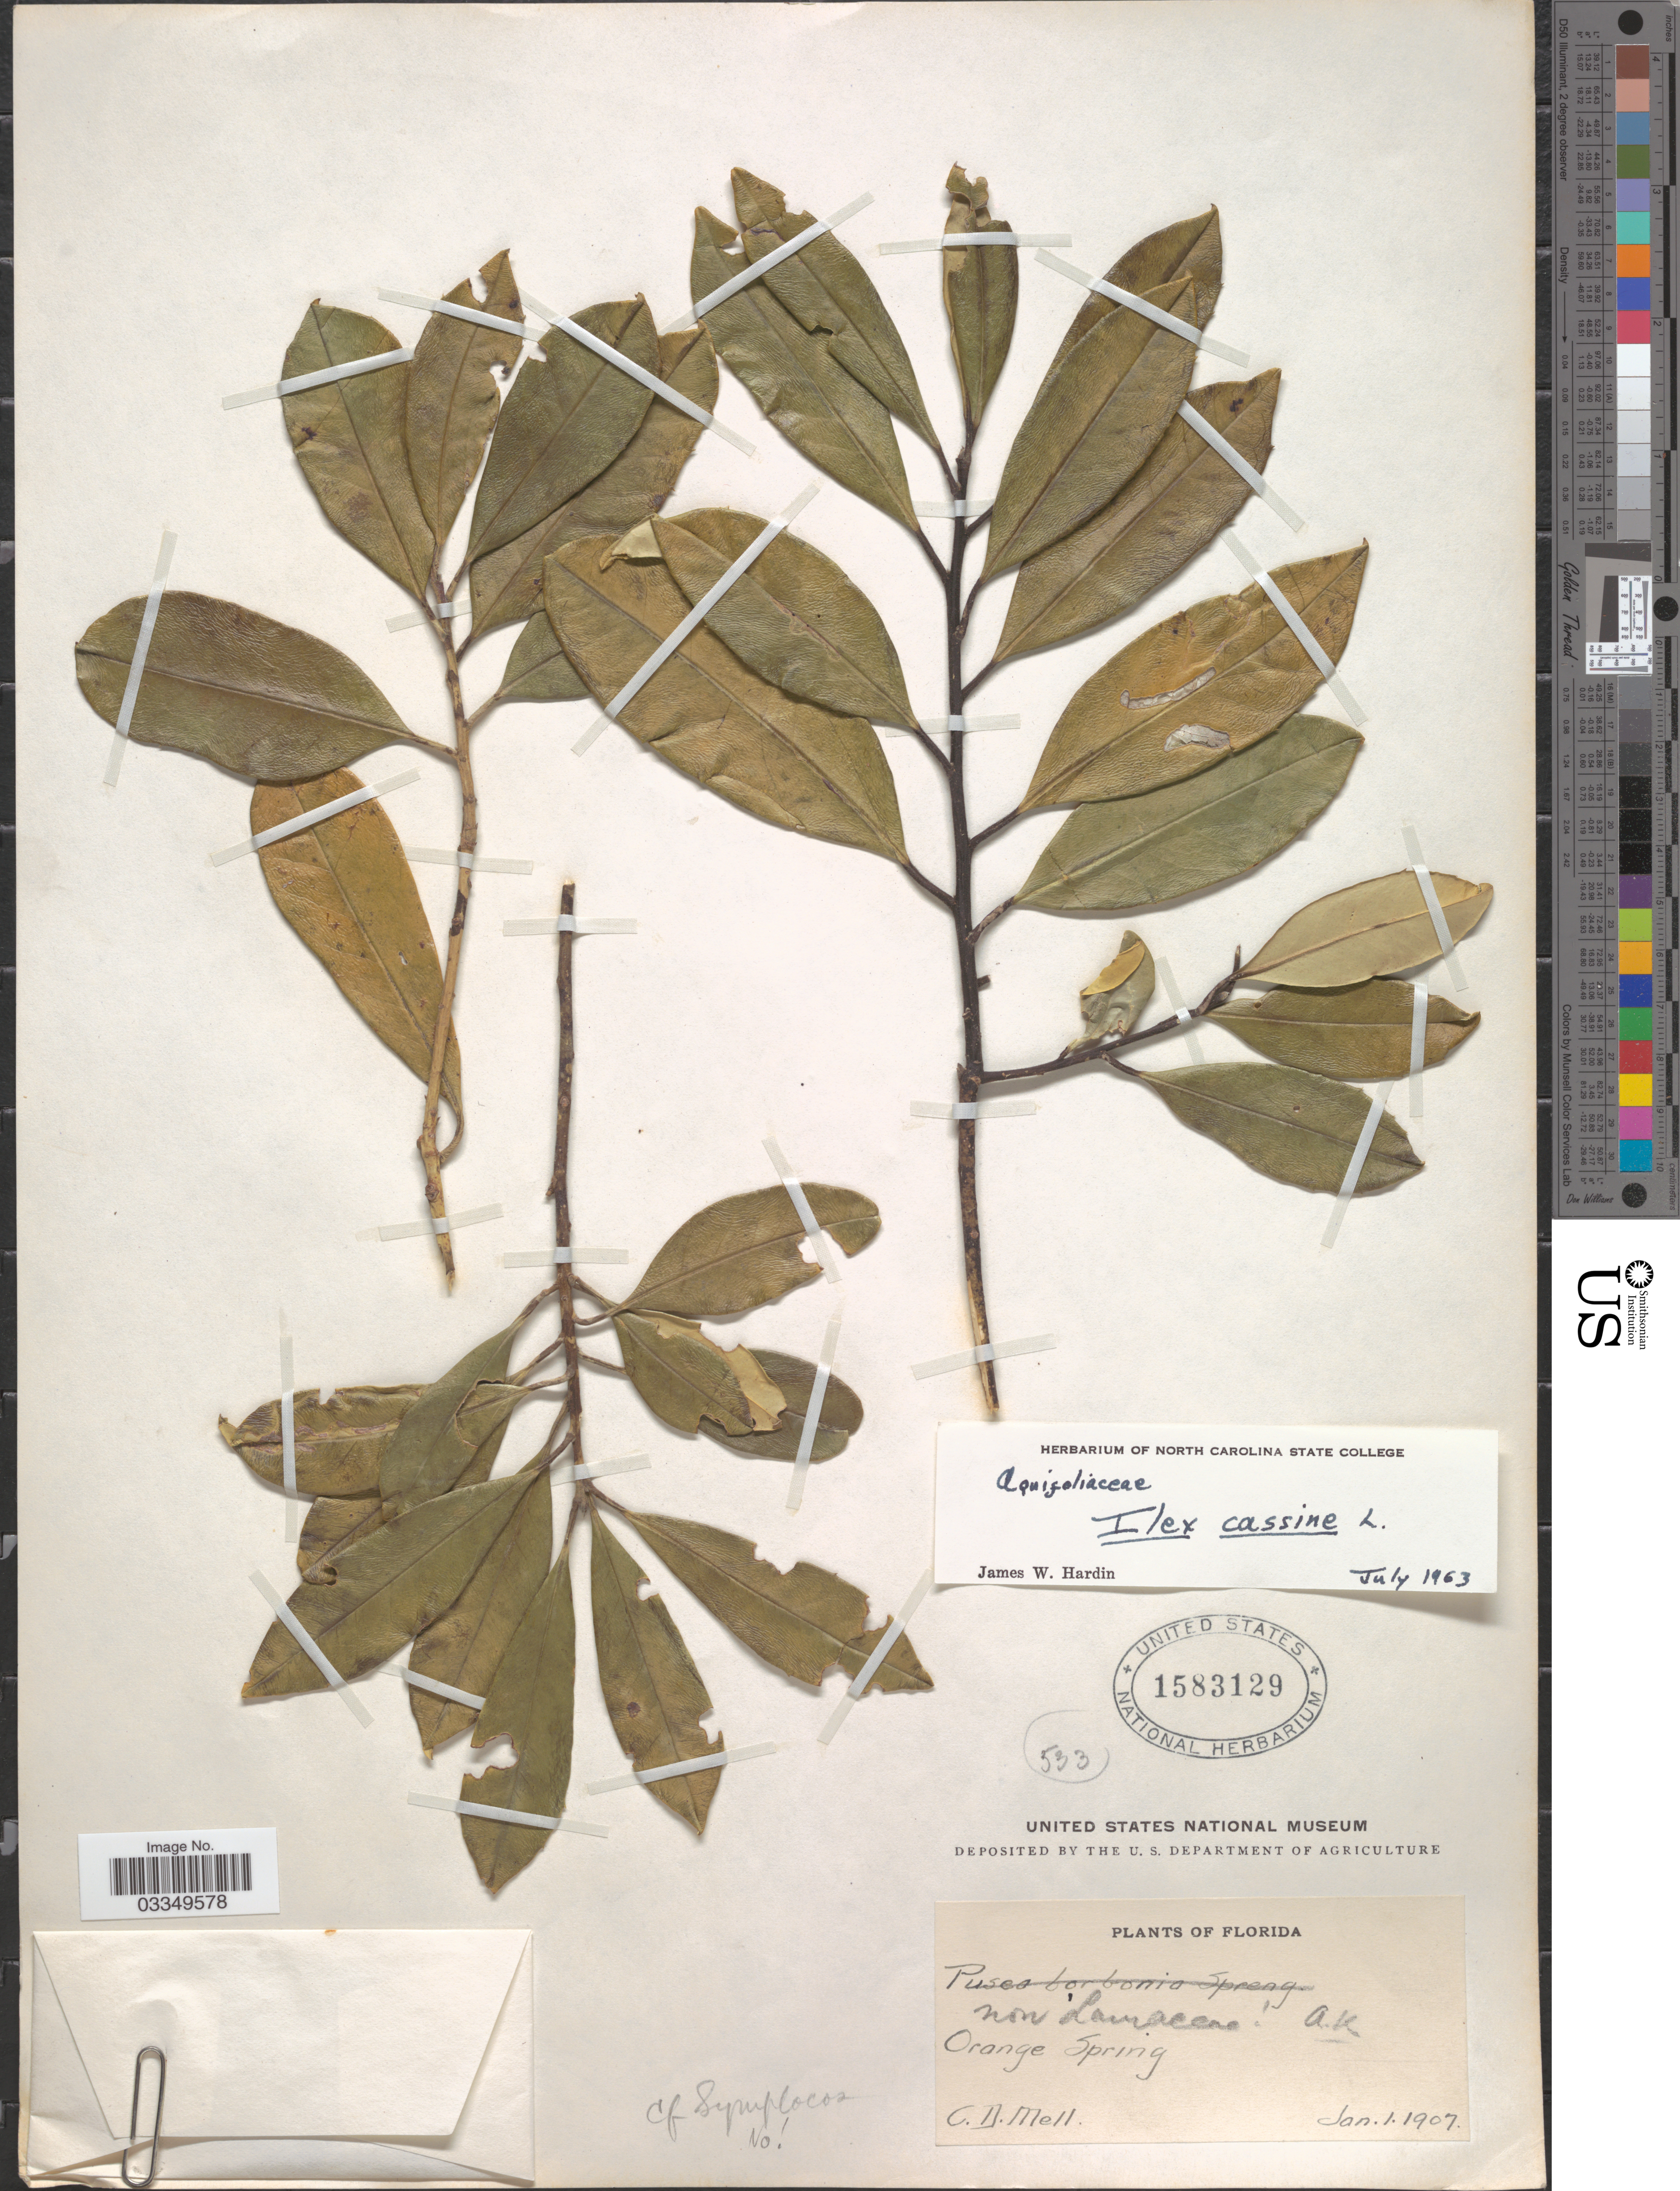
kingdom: Plantae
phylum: Tracheophyta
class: Magnoliopsida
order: Aquifoliales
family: Aquifoliaceae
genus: Ilex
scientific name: Ilex cassine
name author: L.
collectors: C. D. Mell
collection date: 1907-01-01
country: United States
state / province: Florida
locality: Orange Spring.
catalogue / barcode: US 1583129